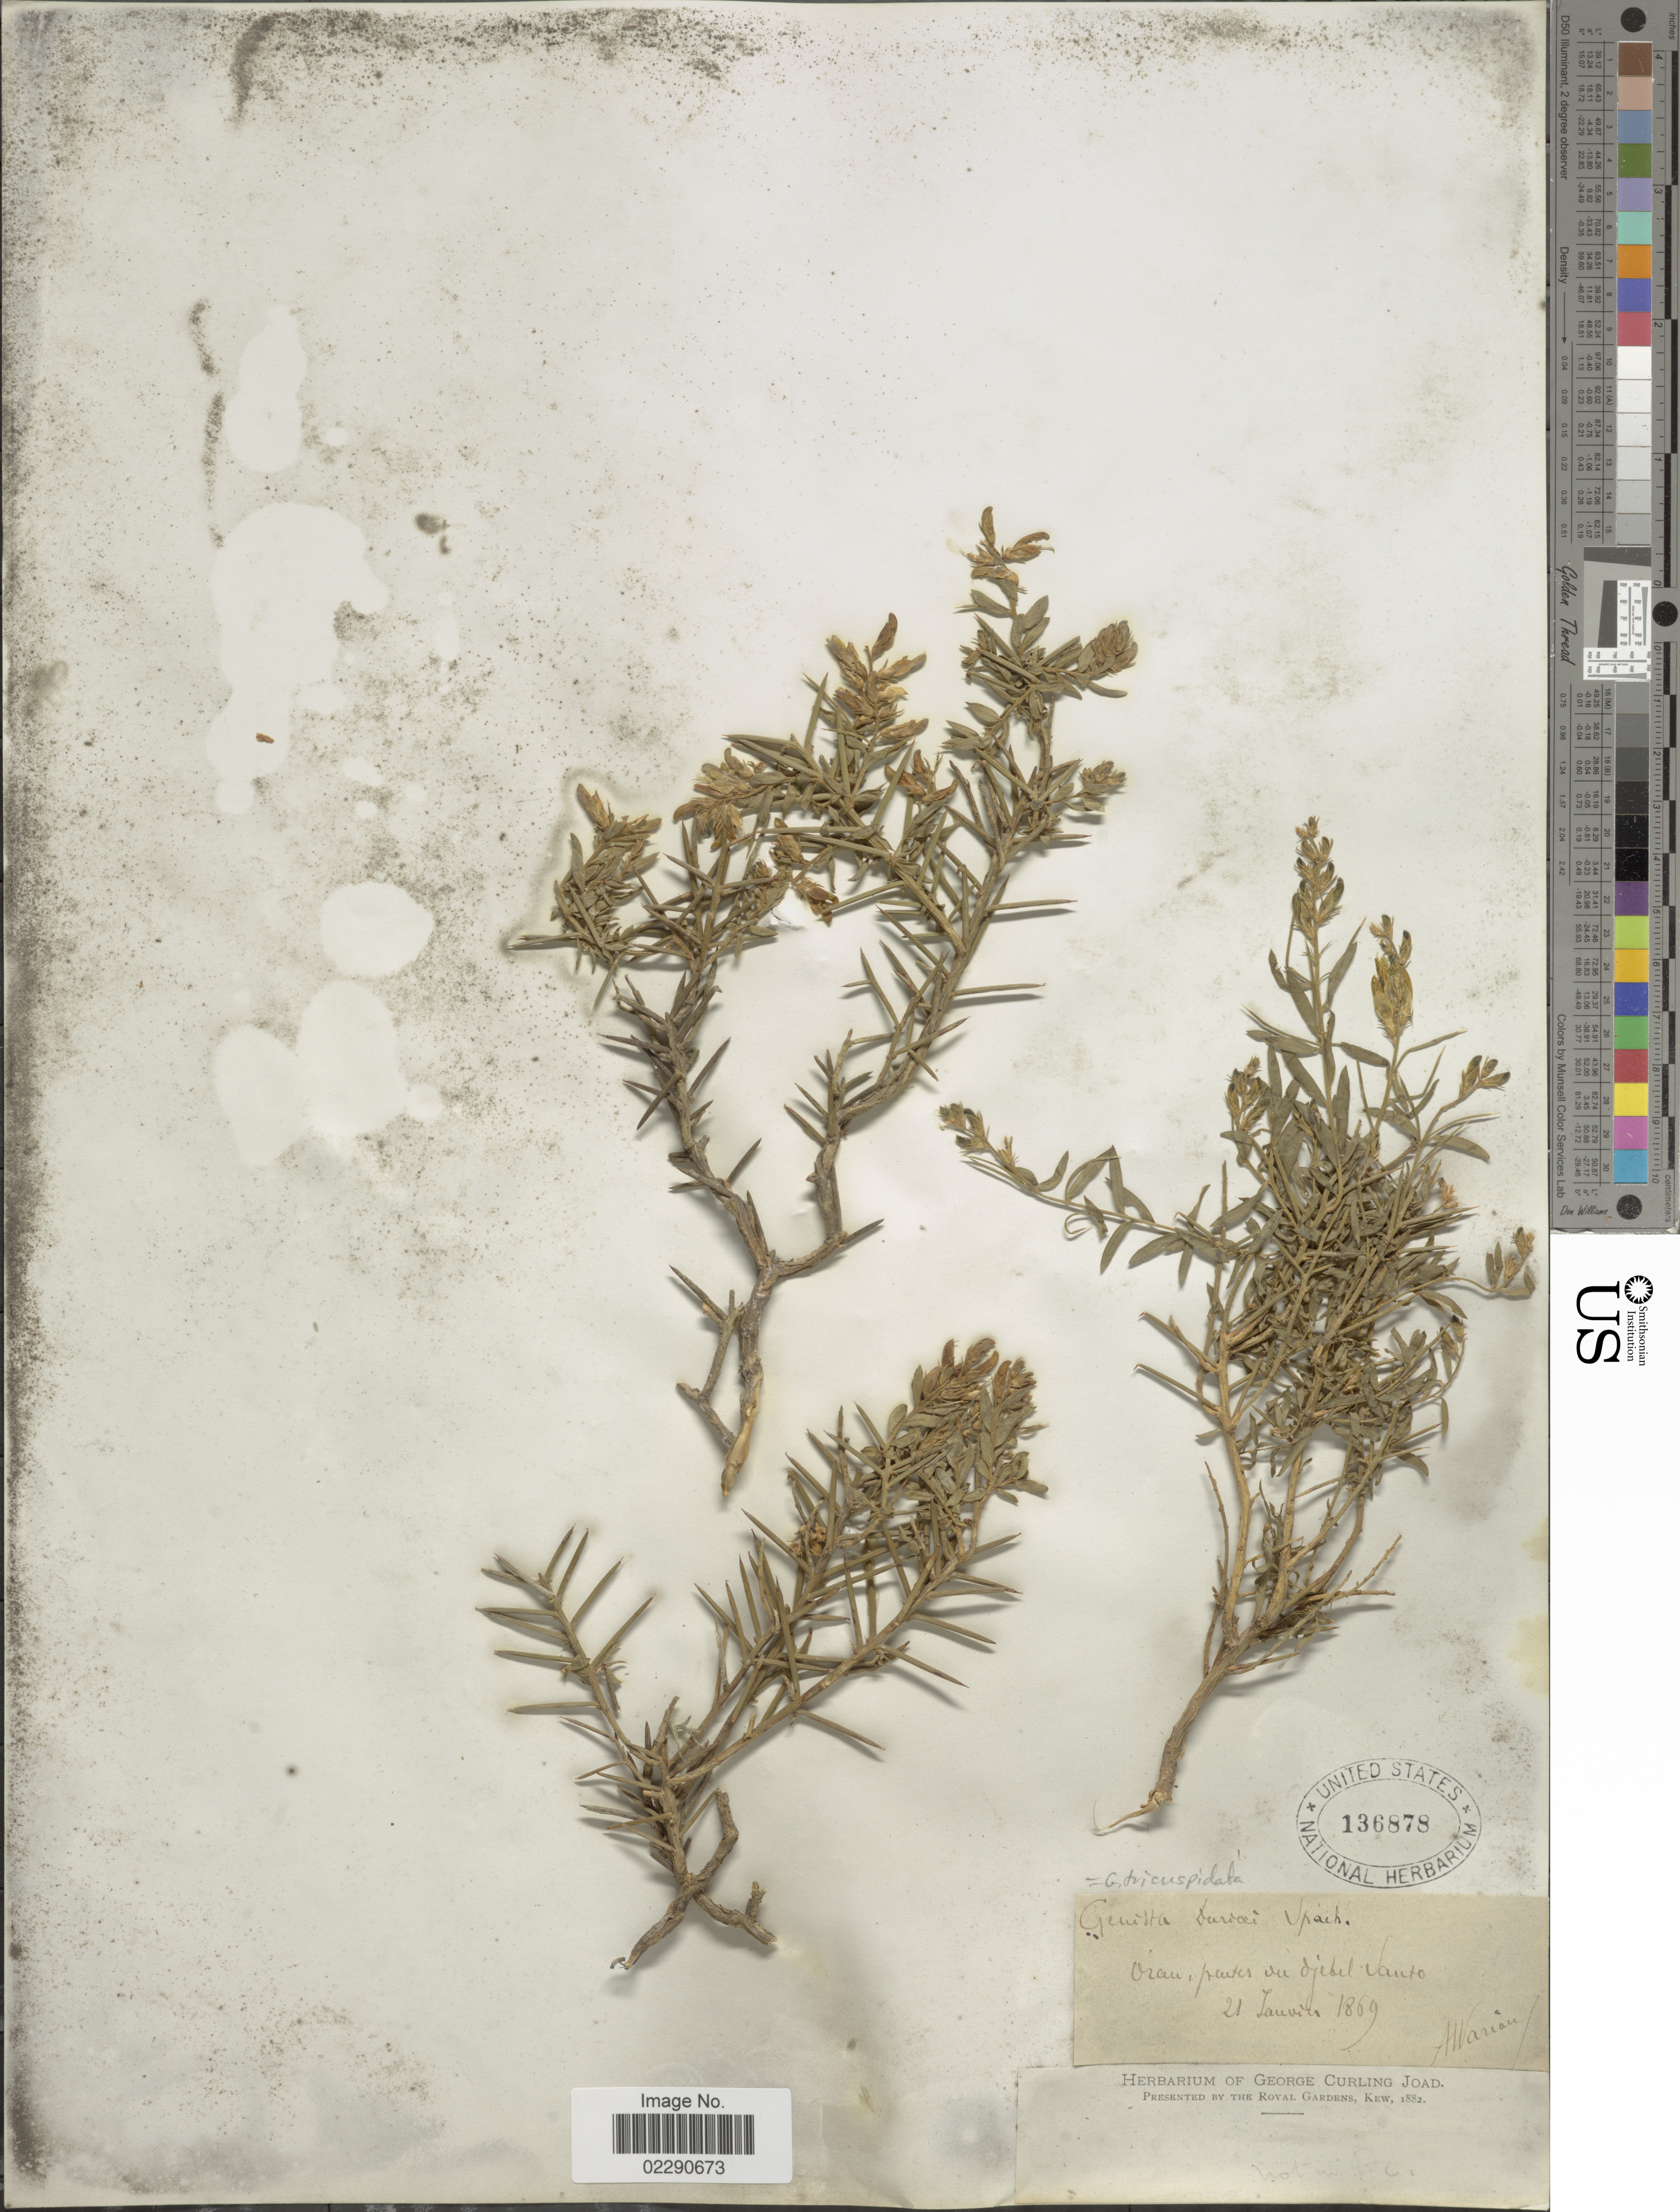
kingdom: Plantae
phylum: Tracheophyta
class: Magnoliopsida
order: Fabales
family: Fabaceae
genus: Genista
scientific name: Genista tricuspidata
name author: Desf.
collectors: A. Warion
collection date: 1869-01-21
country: Algeria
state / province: Oran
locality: Djebel Santo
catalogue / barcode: US 136878